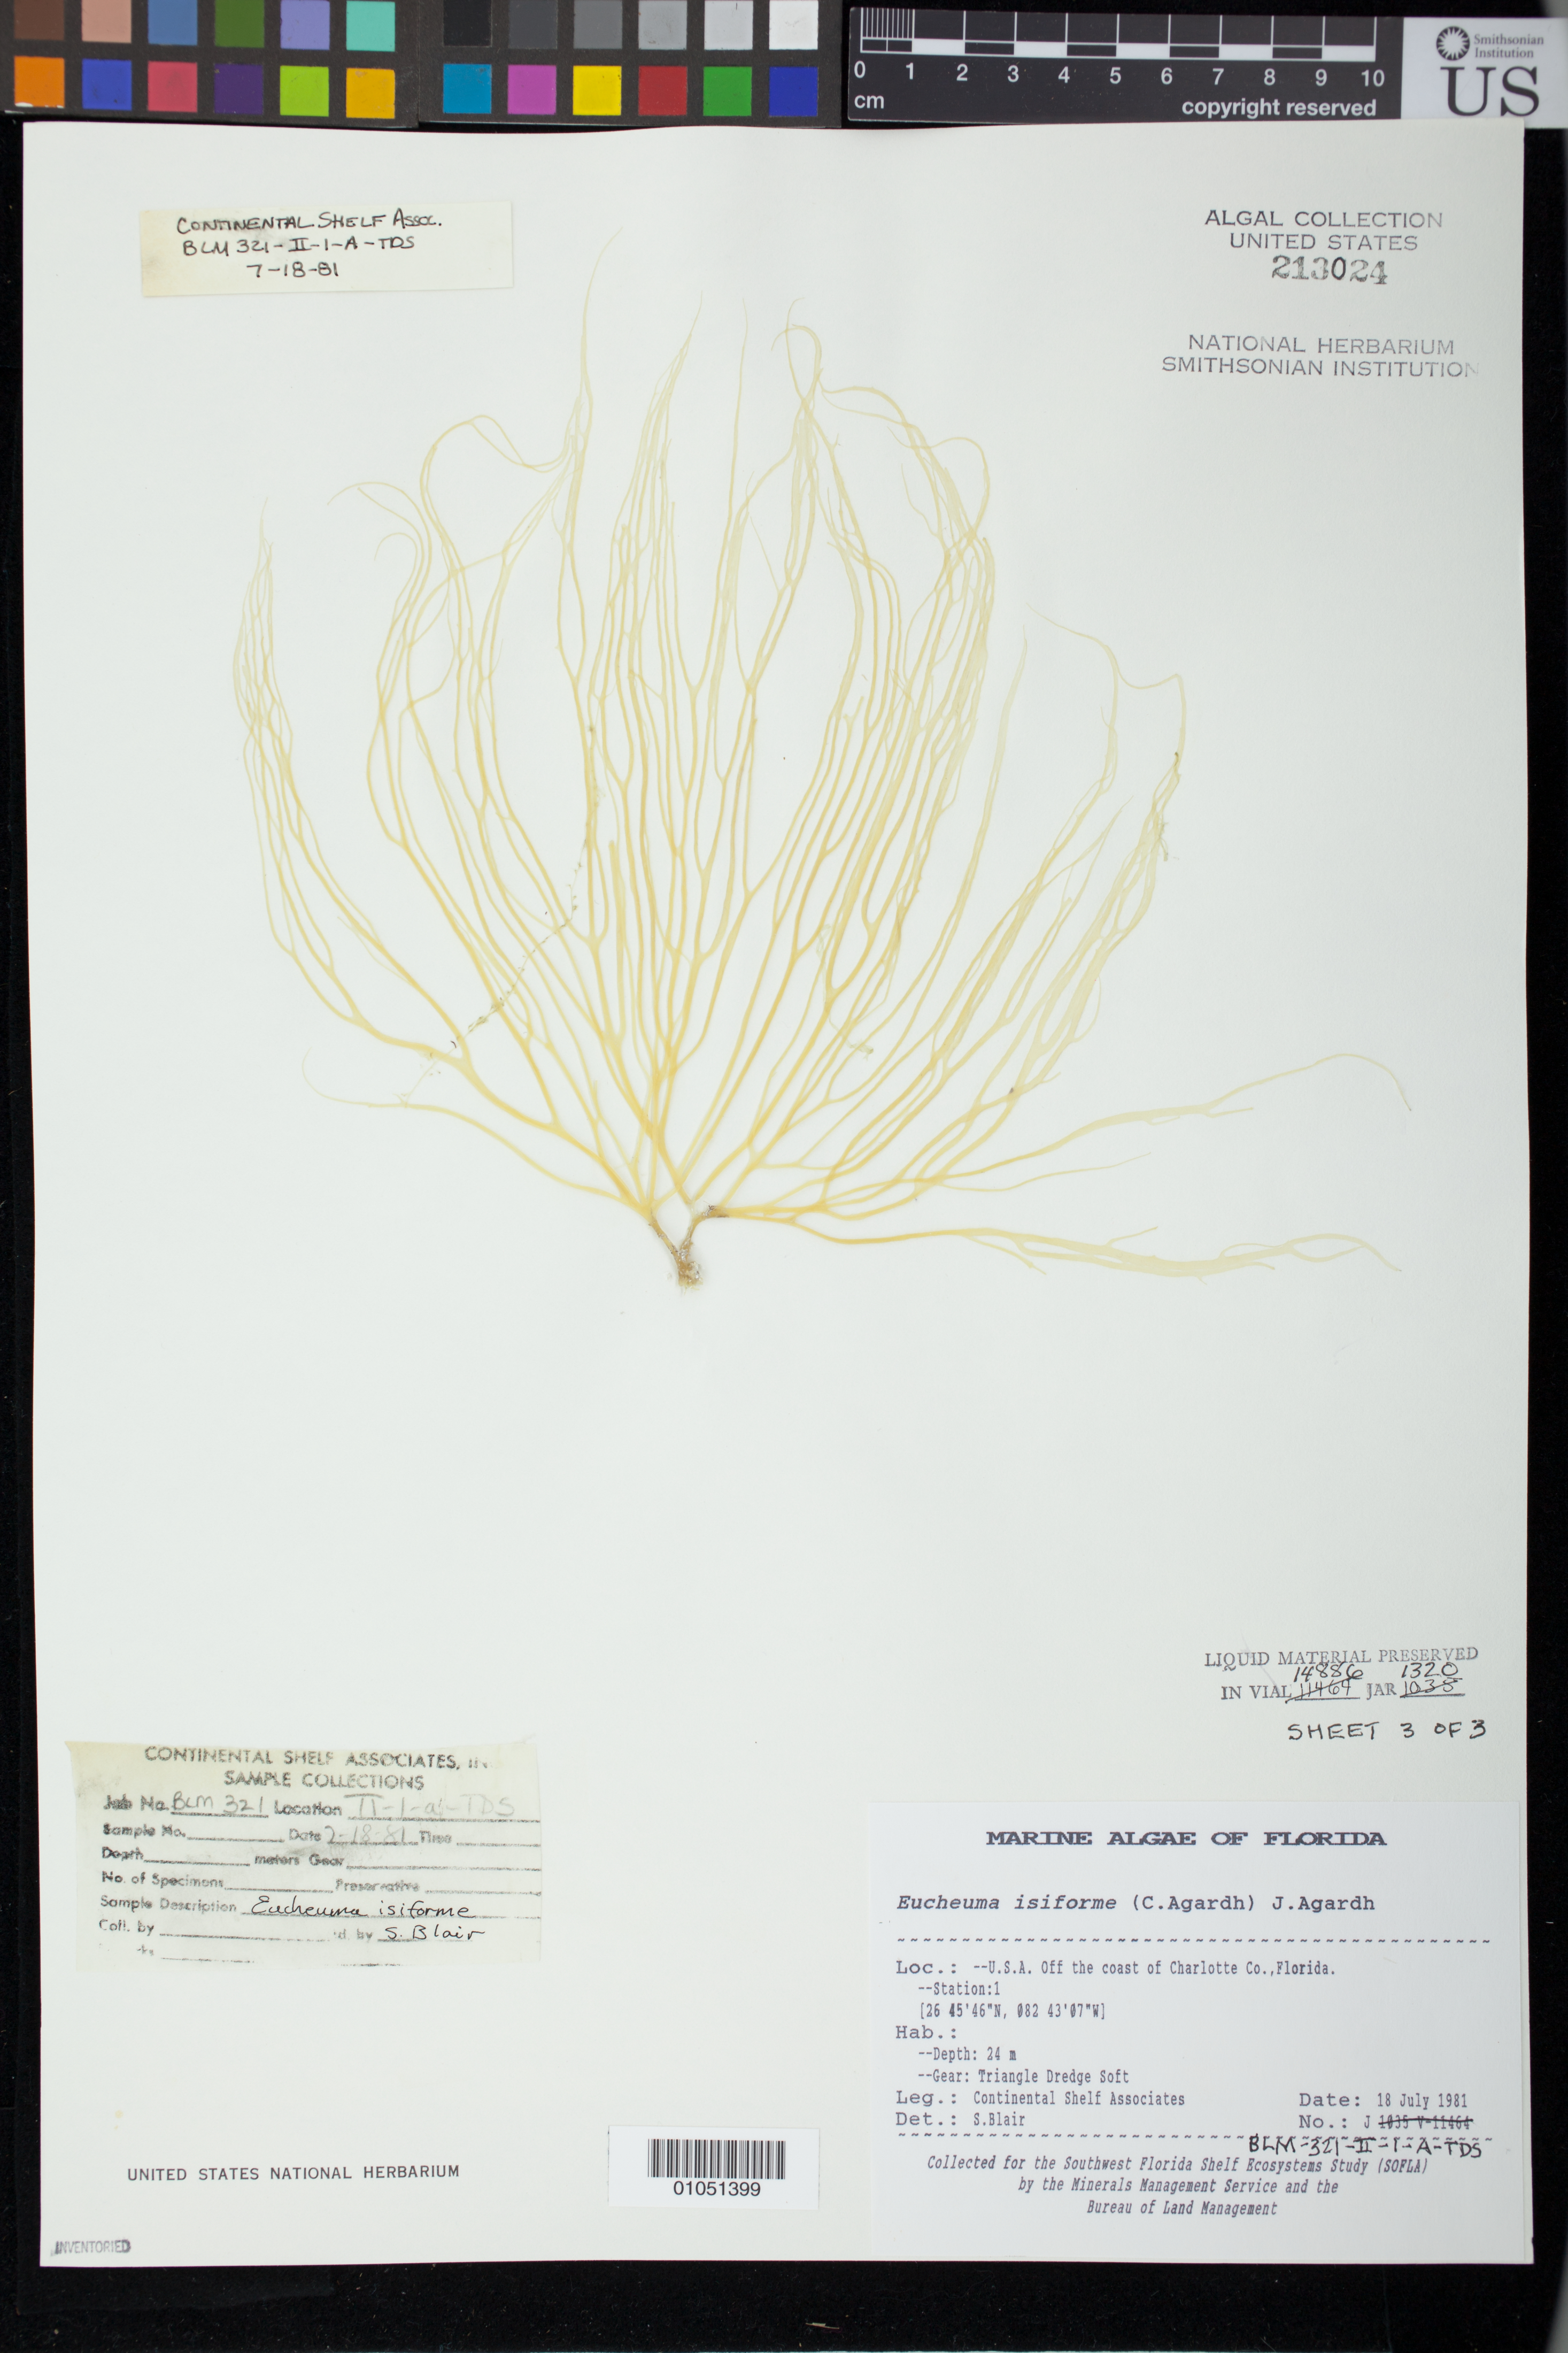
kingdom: Plantae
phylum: Rhodophyta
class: Florideophyceae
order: Gigartinales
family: Solieriaceae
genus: Eucheumatopsis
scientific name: Eucheumatopsis isiformis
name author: (C. Agardh) M.L. Núñez-Resendiz et al.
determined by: Algae name updating Project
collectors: Continental Shelf Associates Inc.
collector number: BLM-321-II-1-A-TDS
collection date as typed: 18 Jul 1981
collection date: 1981-07-18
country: United States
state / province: Florida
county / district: Charlotte County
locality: Gulf of Mexico off the coast of Charlotte County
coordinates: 26 45'46"N, 82 43'07"W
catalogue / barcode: US 213024